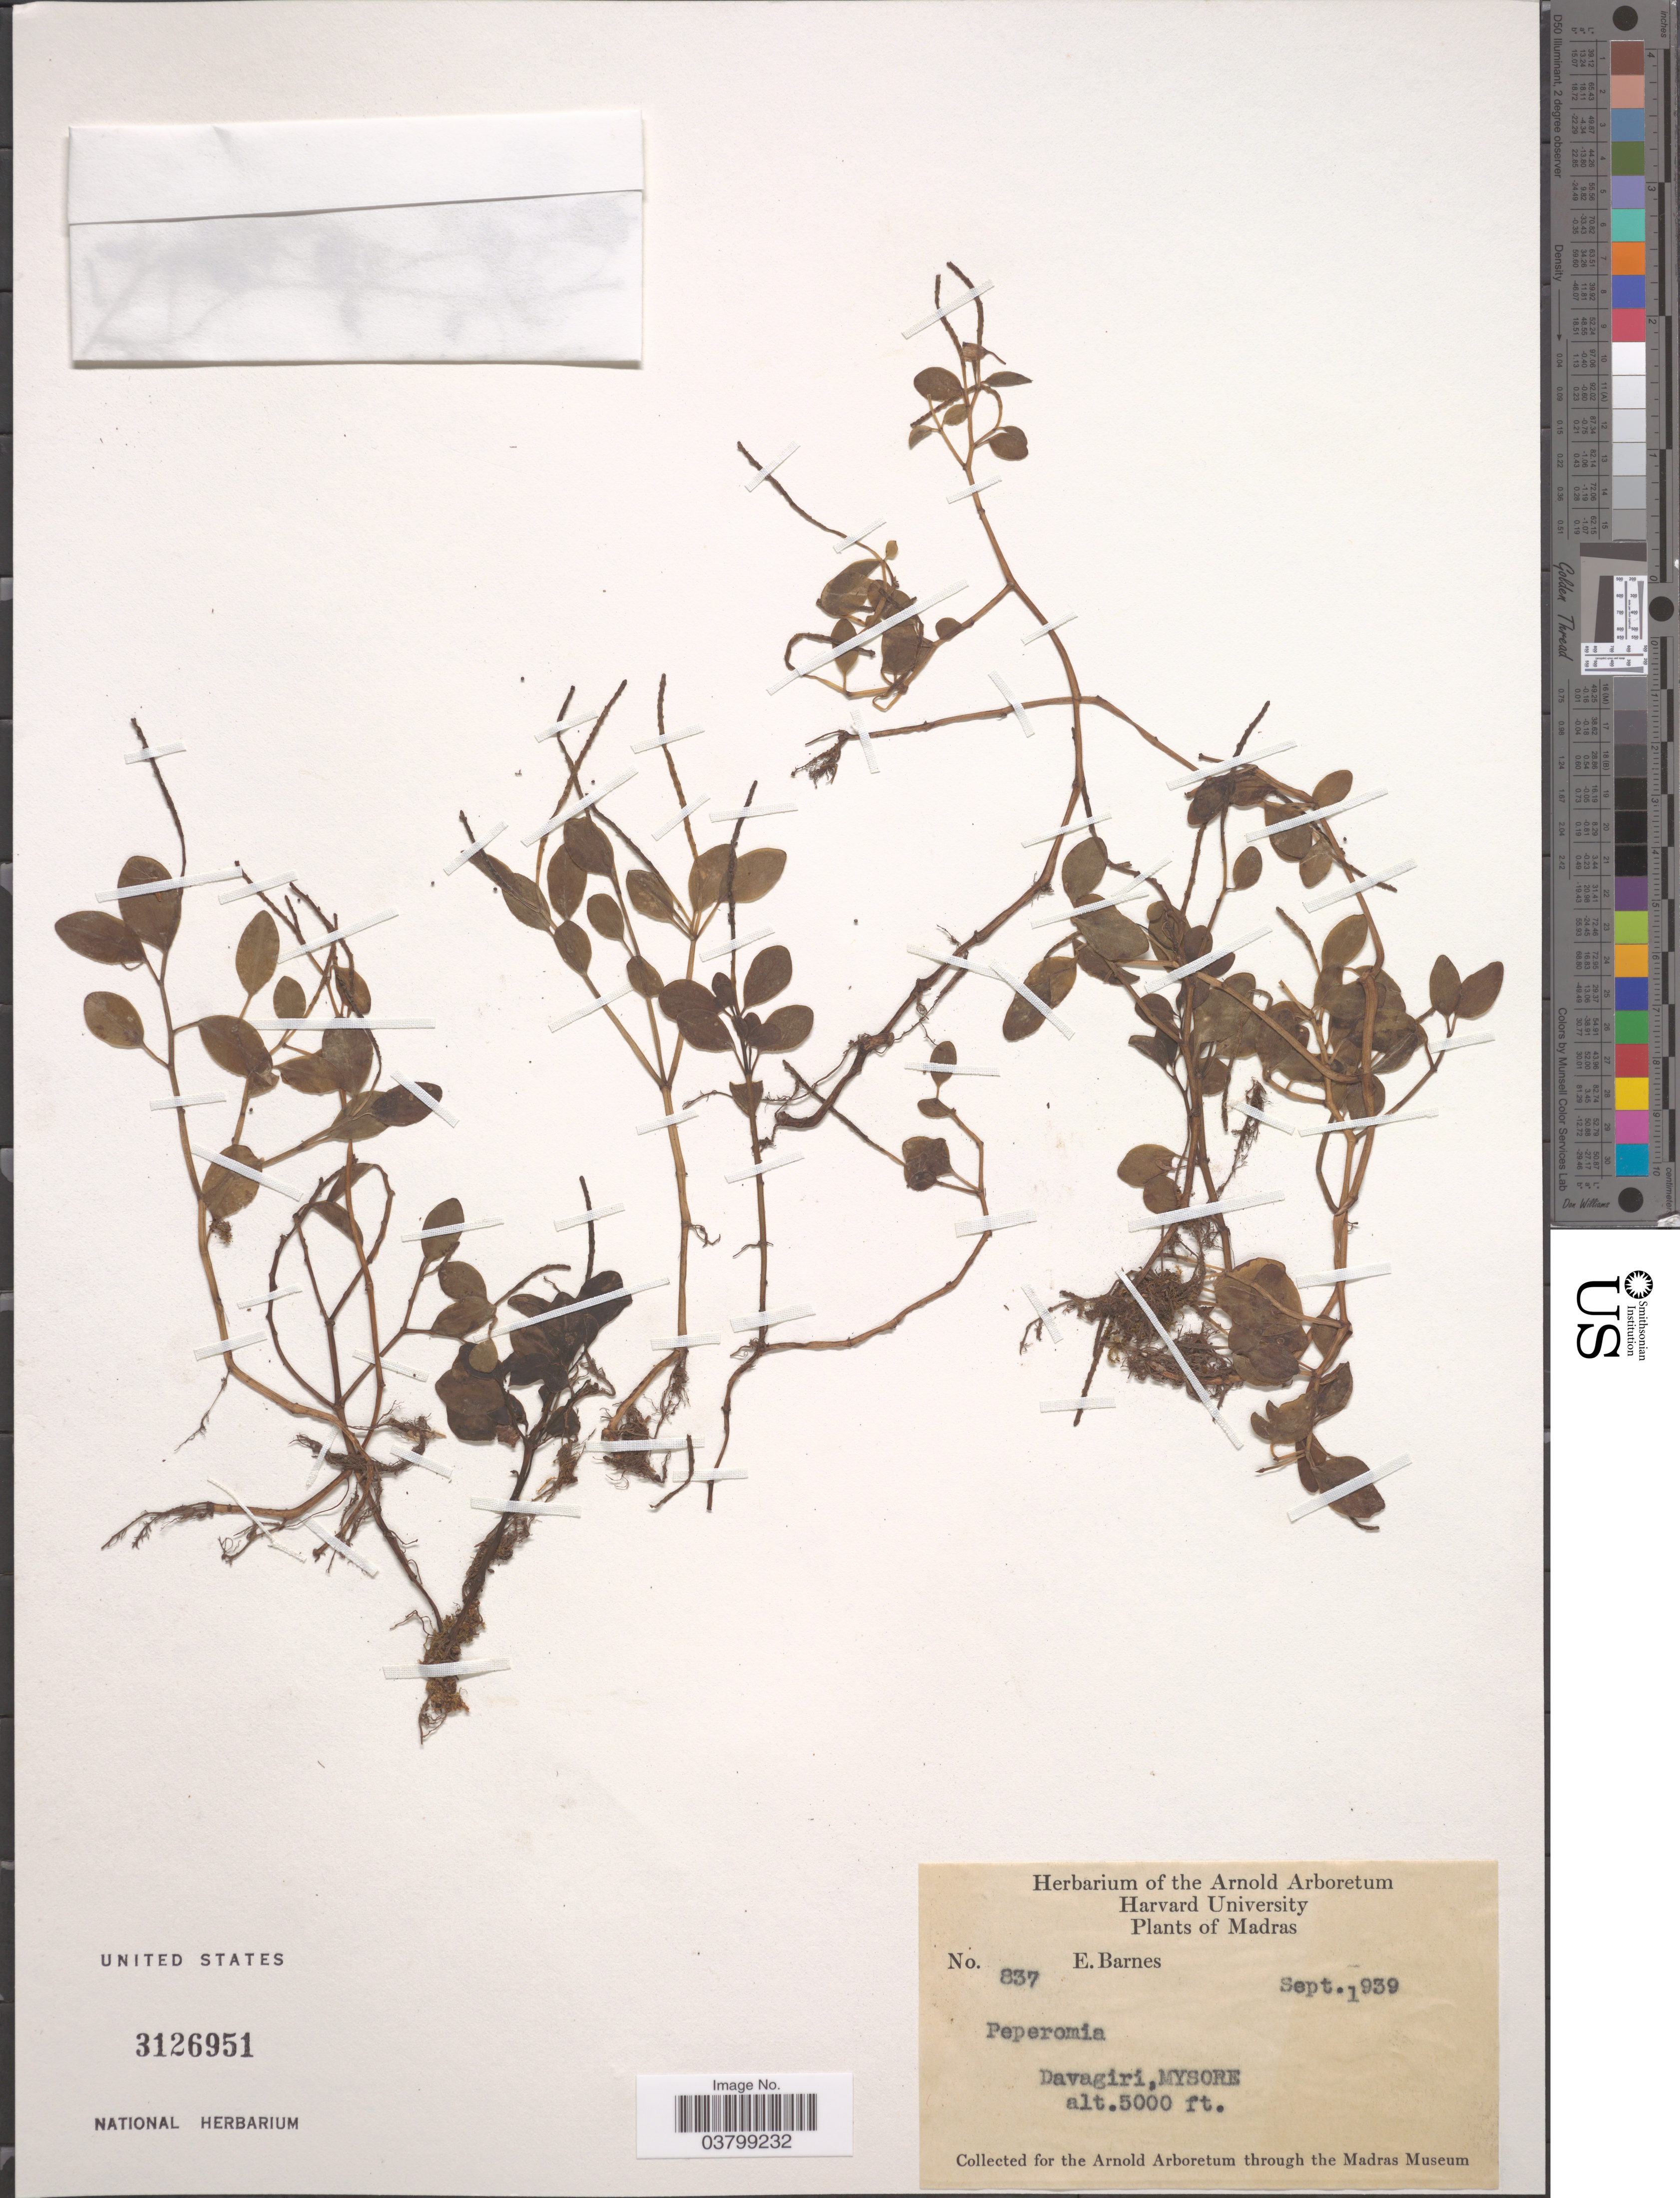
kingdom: Plantae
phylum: Tracheophyta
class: Magnoliopsida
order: Piperales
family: Piperaceae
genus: Peperomia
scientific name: Peperomia sp.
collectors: E. Barnes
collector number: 837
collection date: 1939-09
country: India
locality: Madras. Davagiri, Mysore.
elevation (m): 1524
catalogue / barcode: US 3126951